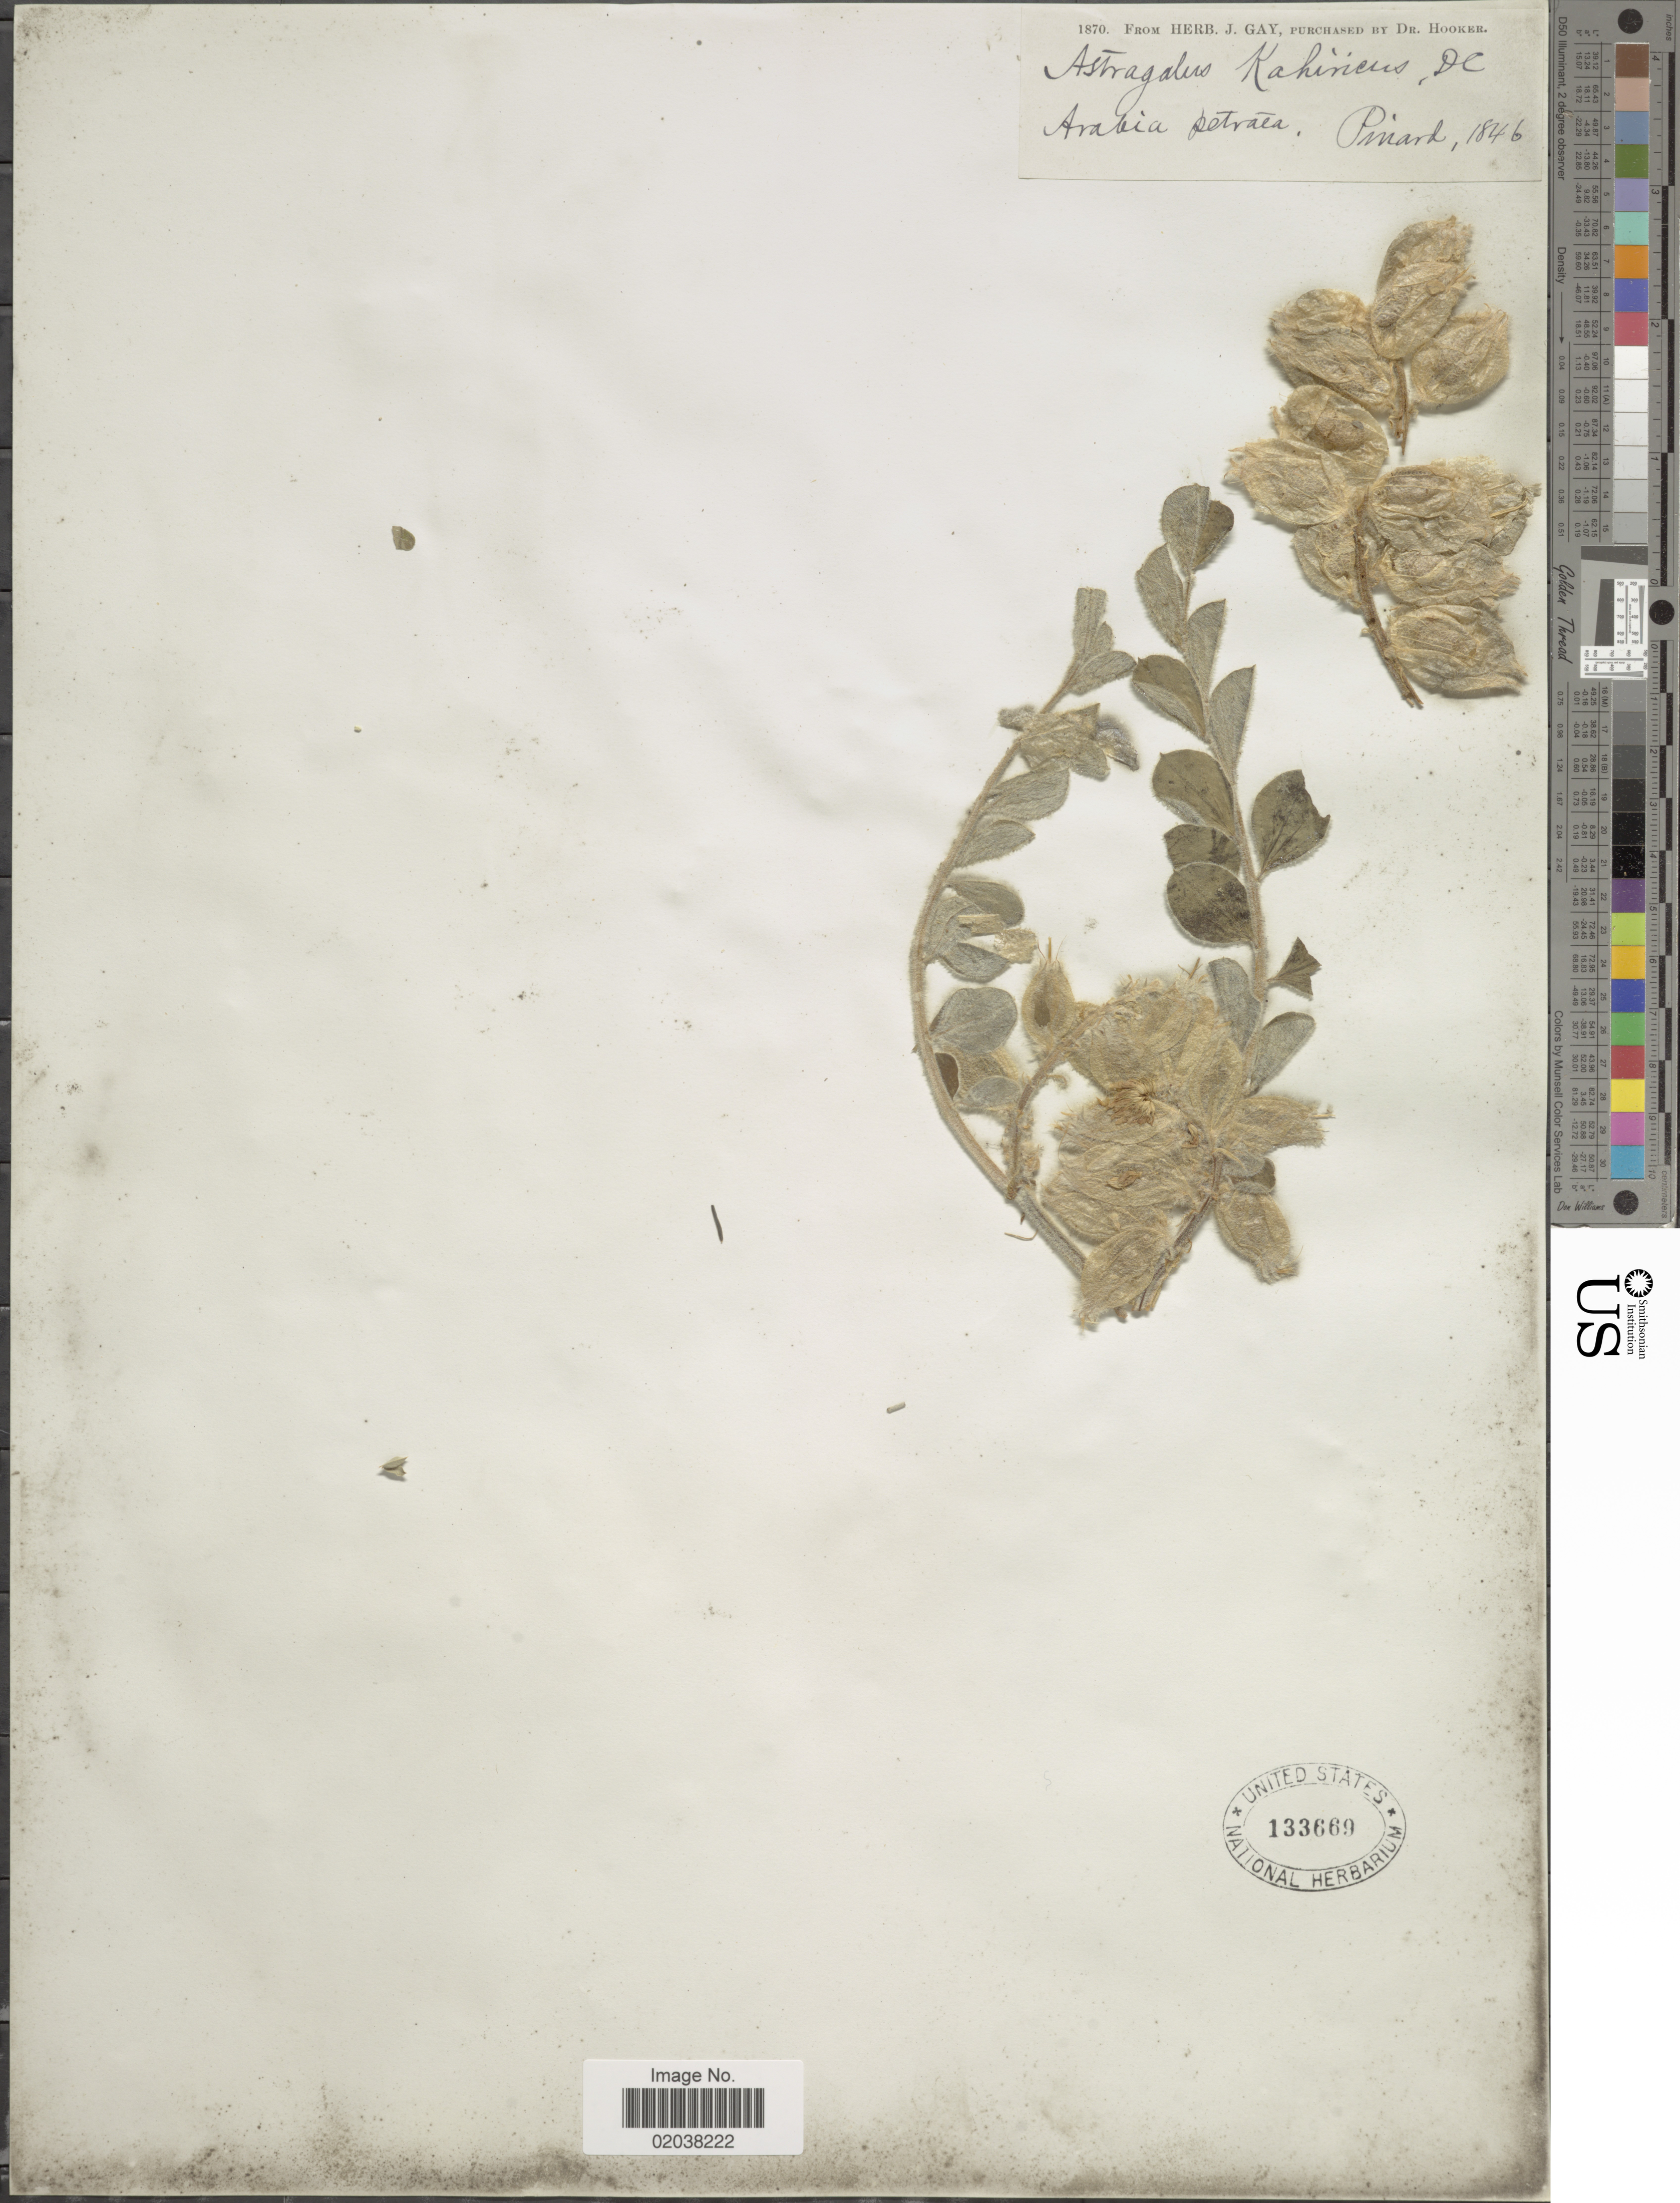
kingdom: Plantae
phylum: Tracheophyta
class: Magnoliopsida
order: Fabales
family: Fabaceae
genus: Astragalus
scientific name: Astragalus kahiricus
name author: DC.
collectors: -. Pinard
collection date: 1846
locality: Arabia petraea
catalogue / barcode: US 133669